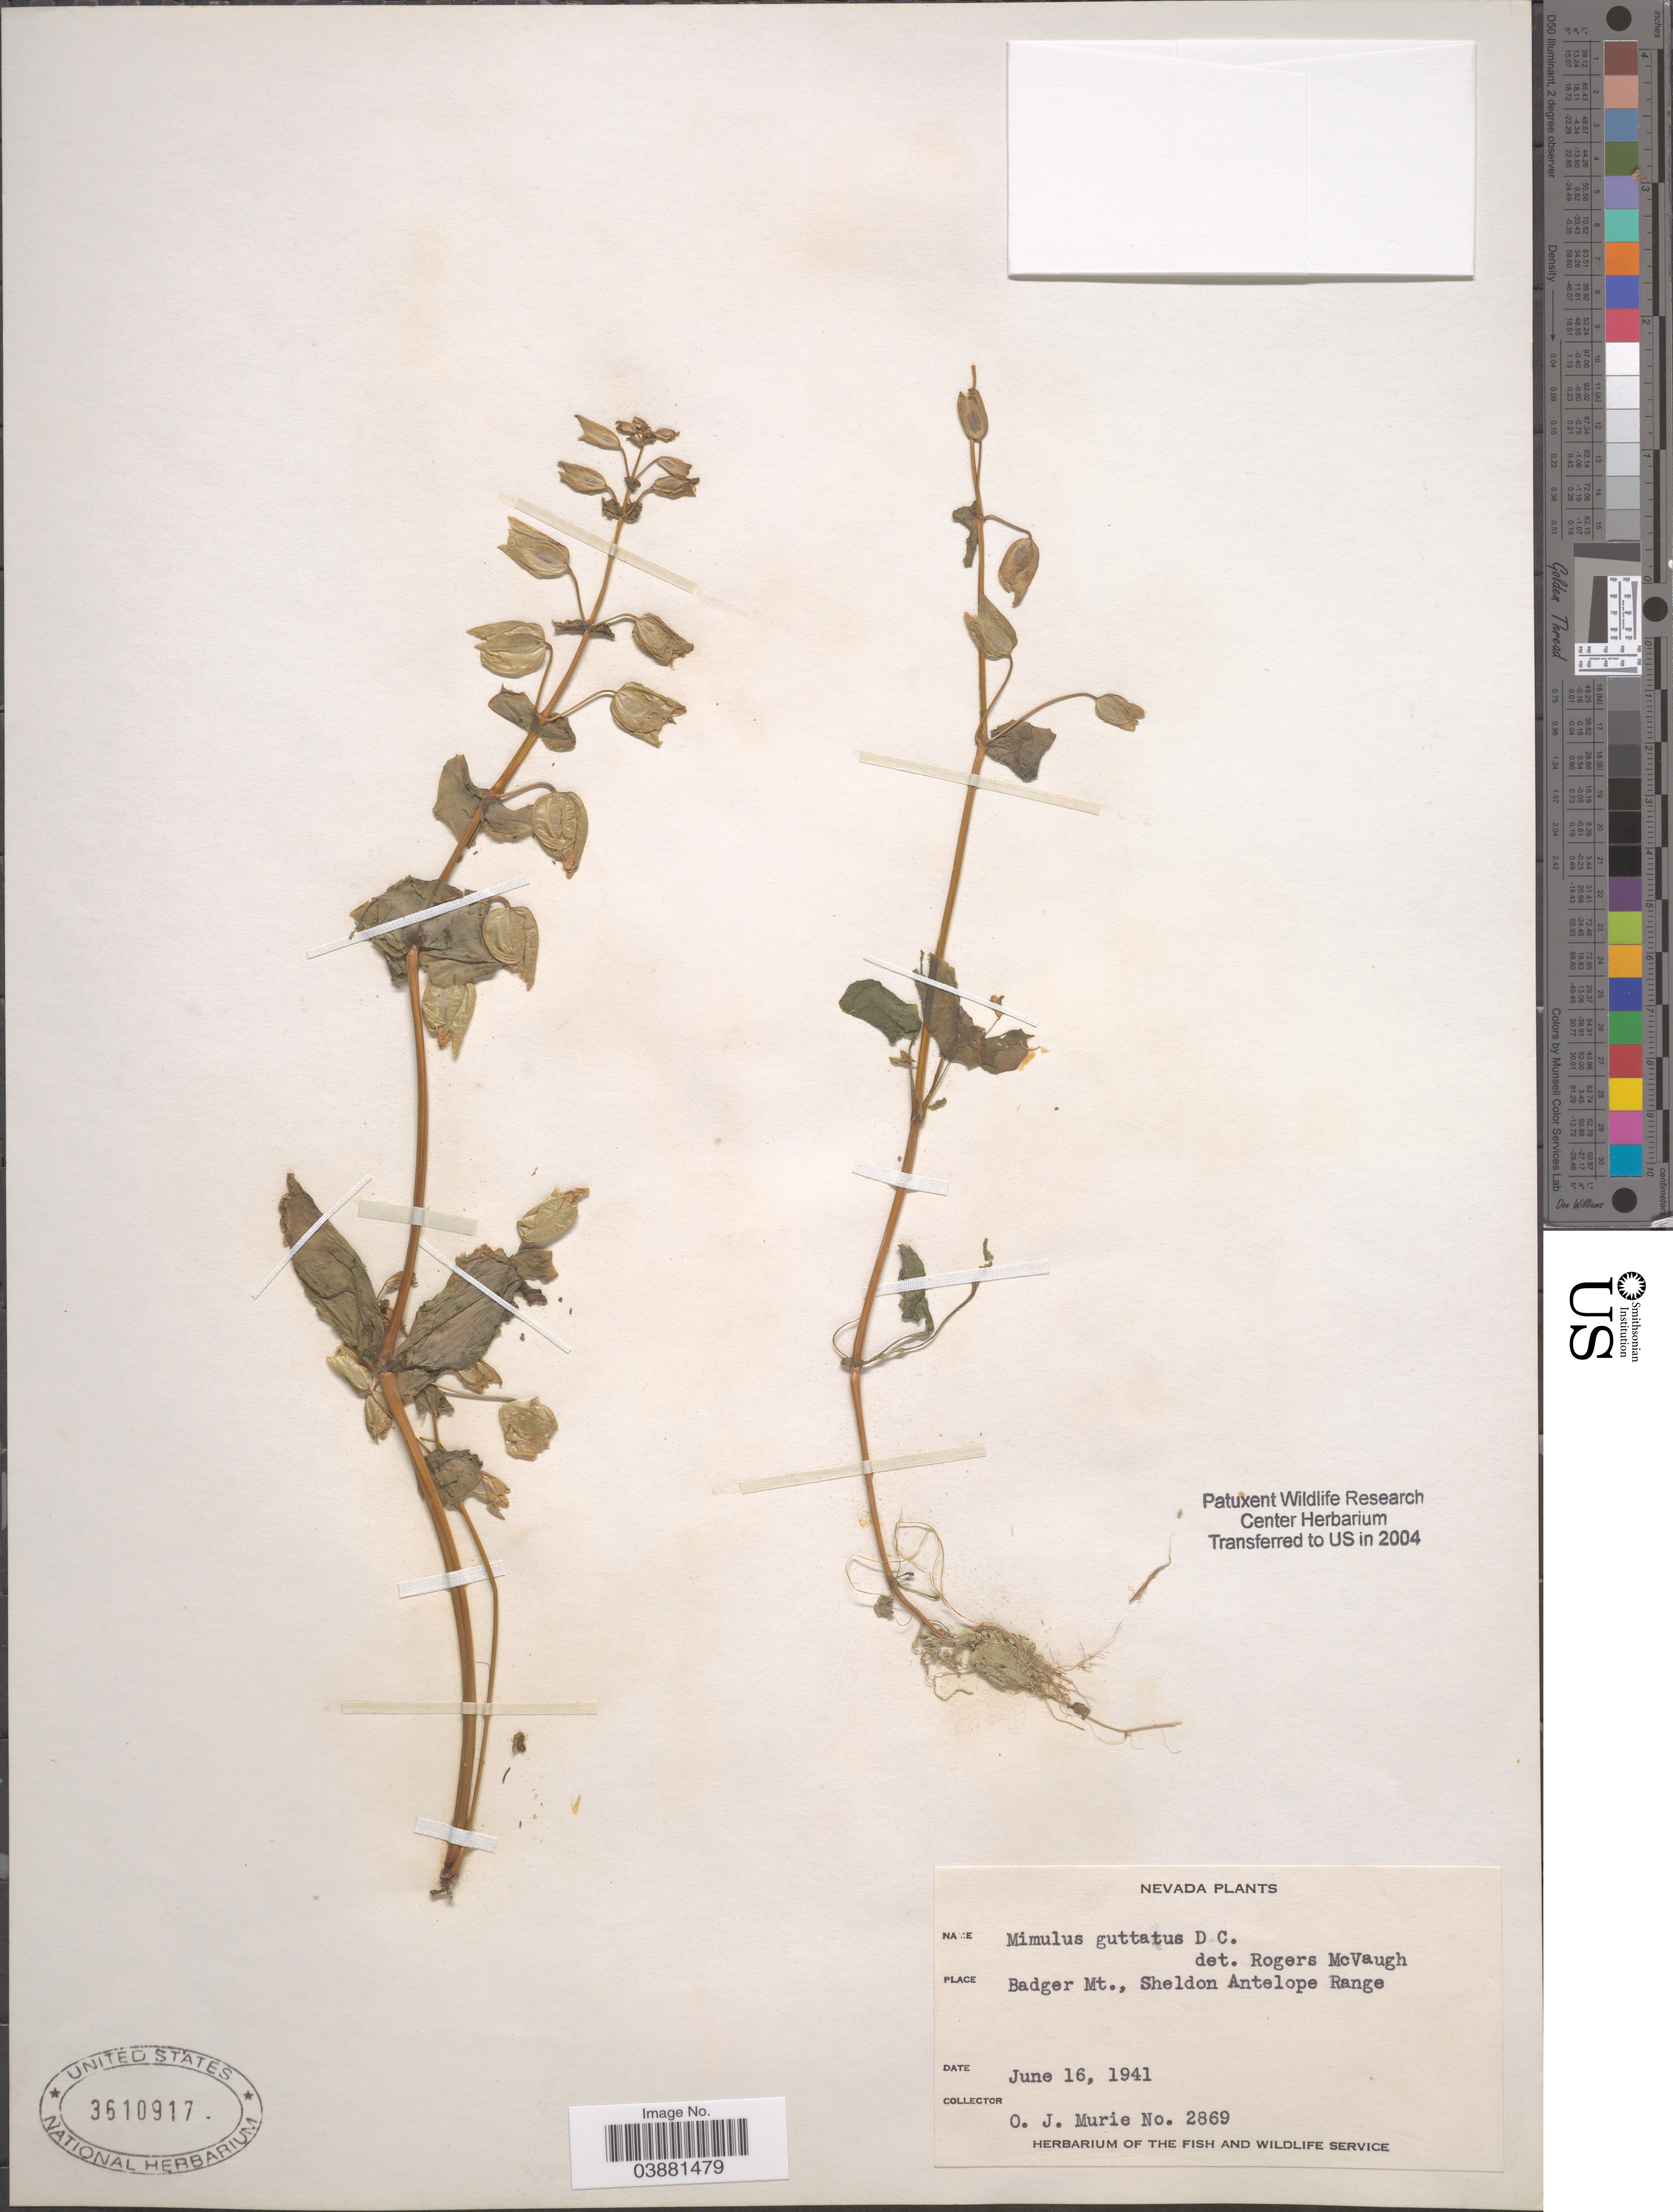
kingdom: Plantae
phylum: Tracheophyta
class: Magnoliopsida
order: Lamiales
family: Phrymaceae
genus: Mimulus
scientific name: Mimulus guttatus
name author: DC.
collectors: O. Murie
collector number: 2869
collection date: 1941-06-16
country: United States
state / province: Nevada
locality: Badger Mt., Sheldon Antelope Range.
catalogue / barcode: US 3610917